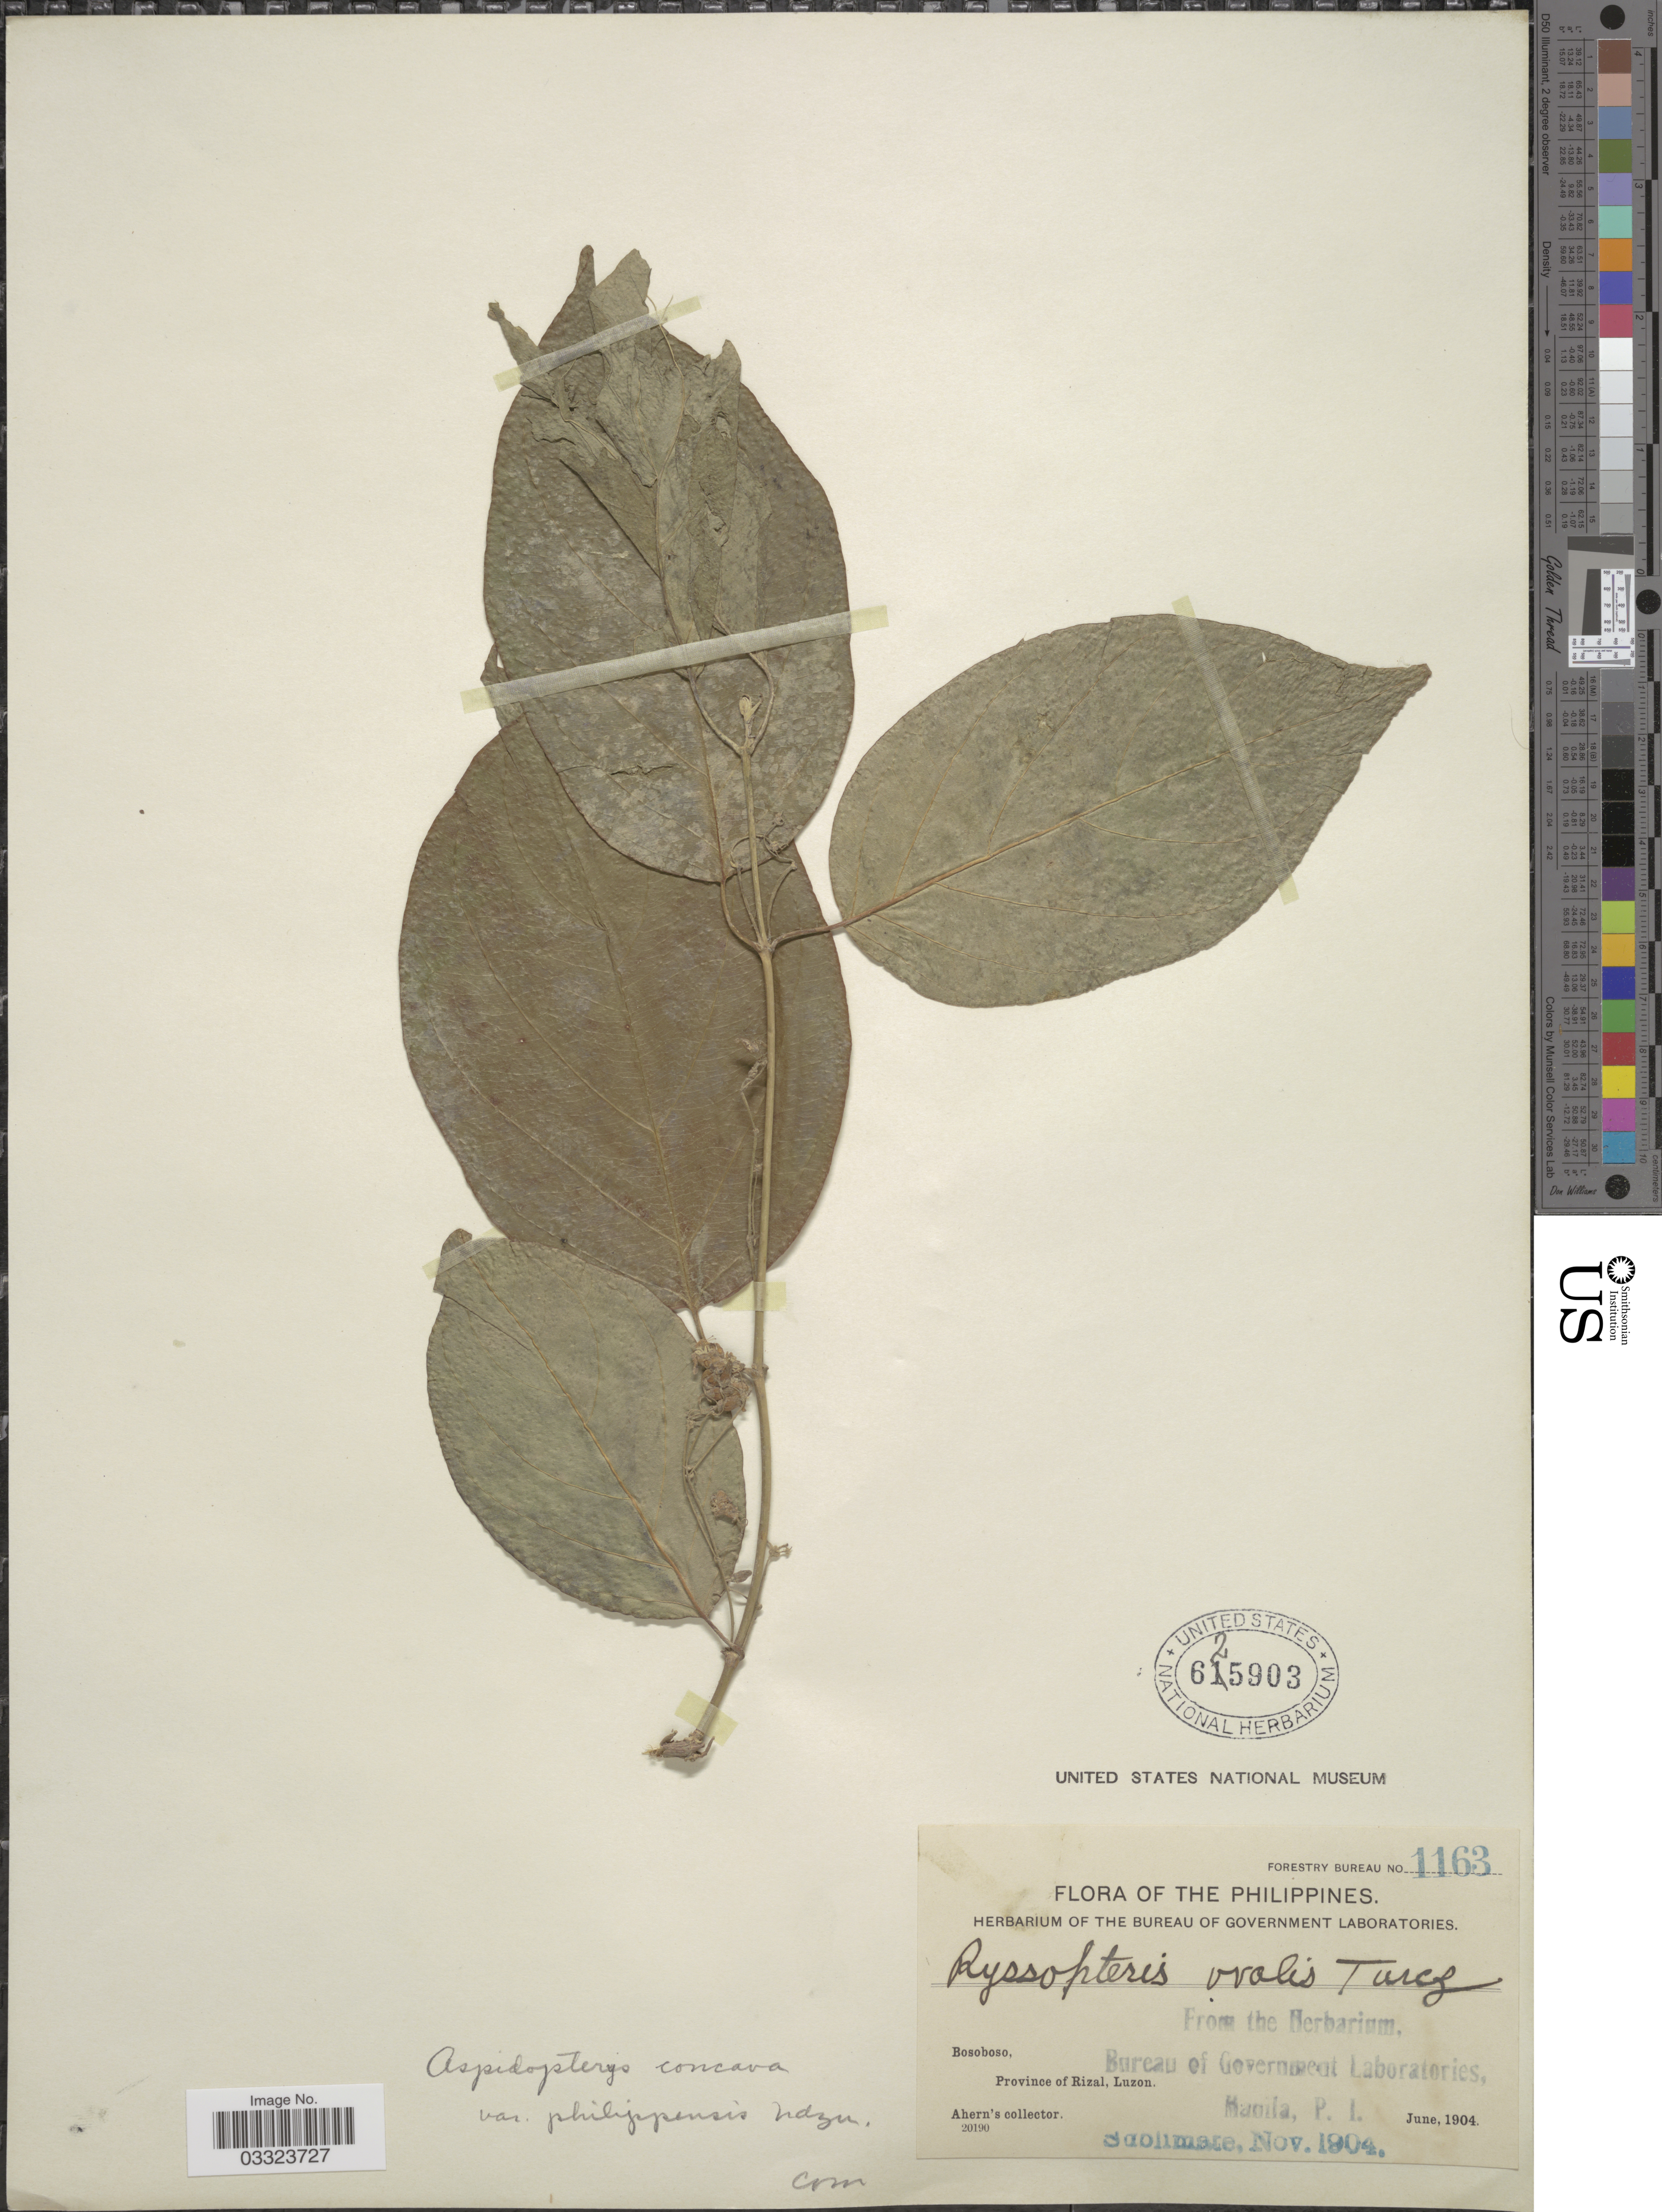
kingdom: Plantae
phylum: Tracheophyta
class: Magnoliopsida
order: Malpighiales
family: Malpighiaceae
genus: Aspidopterys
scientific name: Aspidopterys concava var. philippinensis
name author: Nied.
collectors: Ahern's collector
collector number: Forestry Bureau 1163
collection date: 1904-06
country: Philippines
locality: Bosoboso, Province of Rizal, Luzon.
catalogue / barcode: US 625903